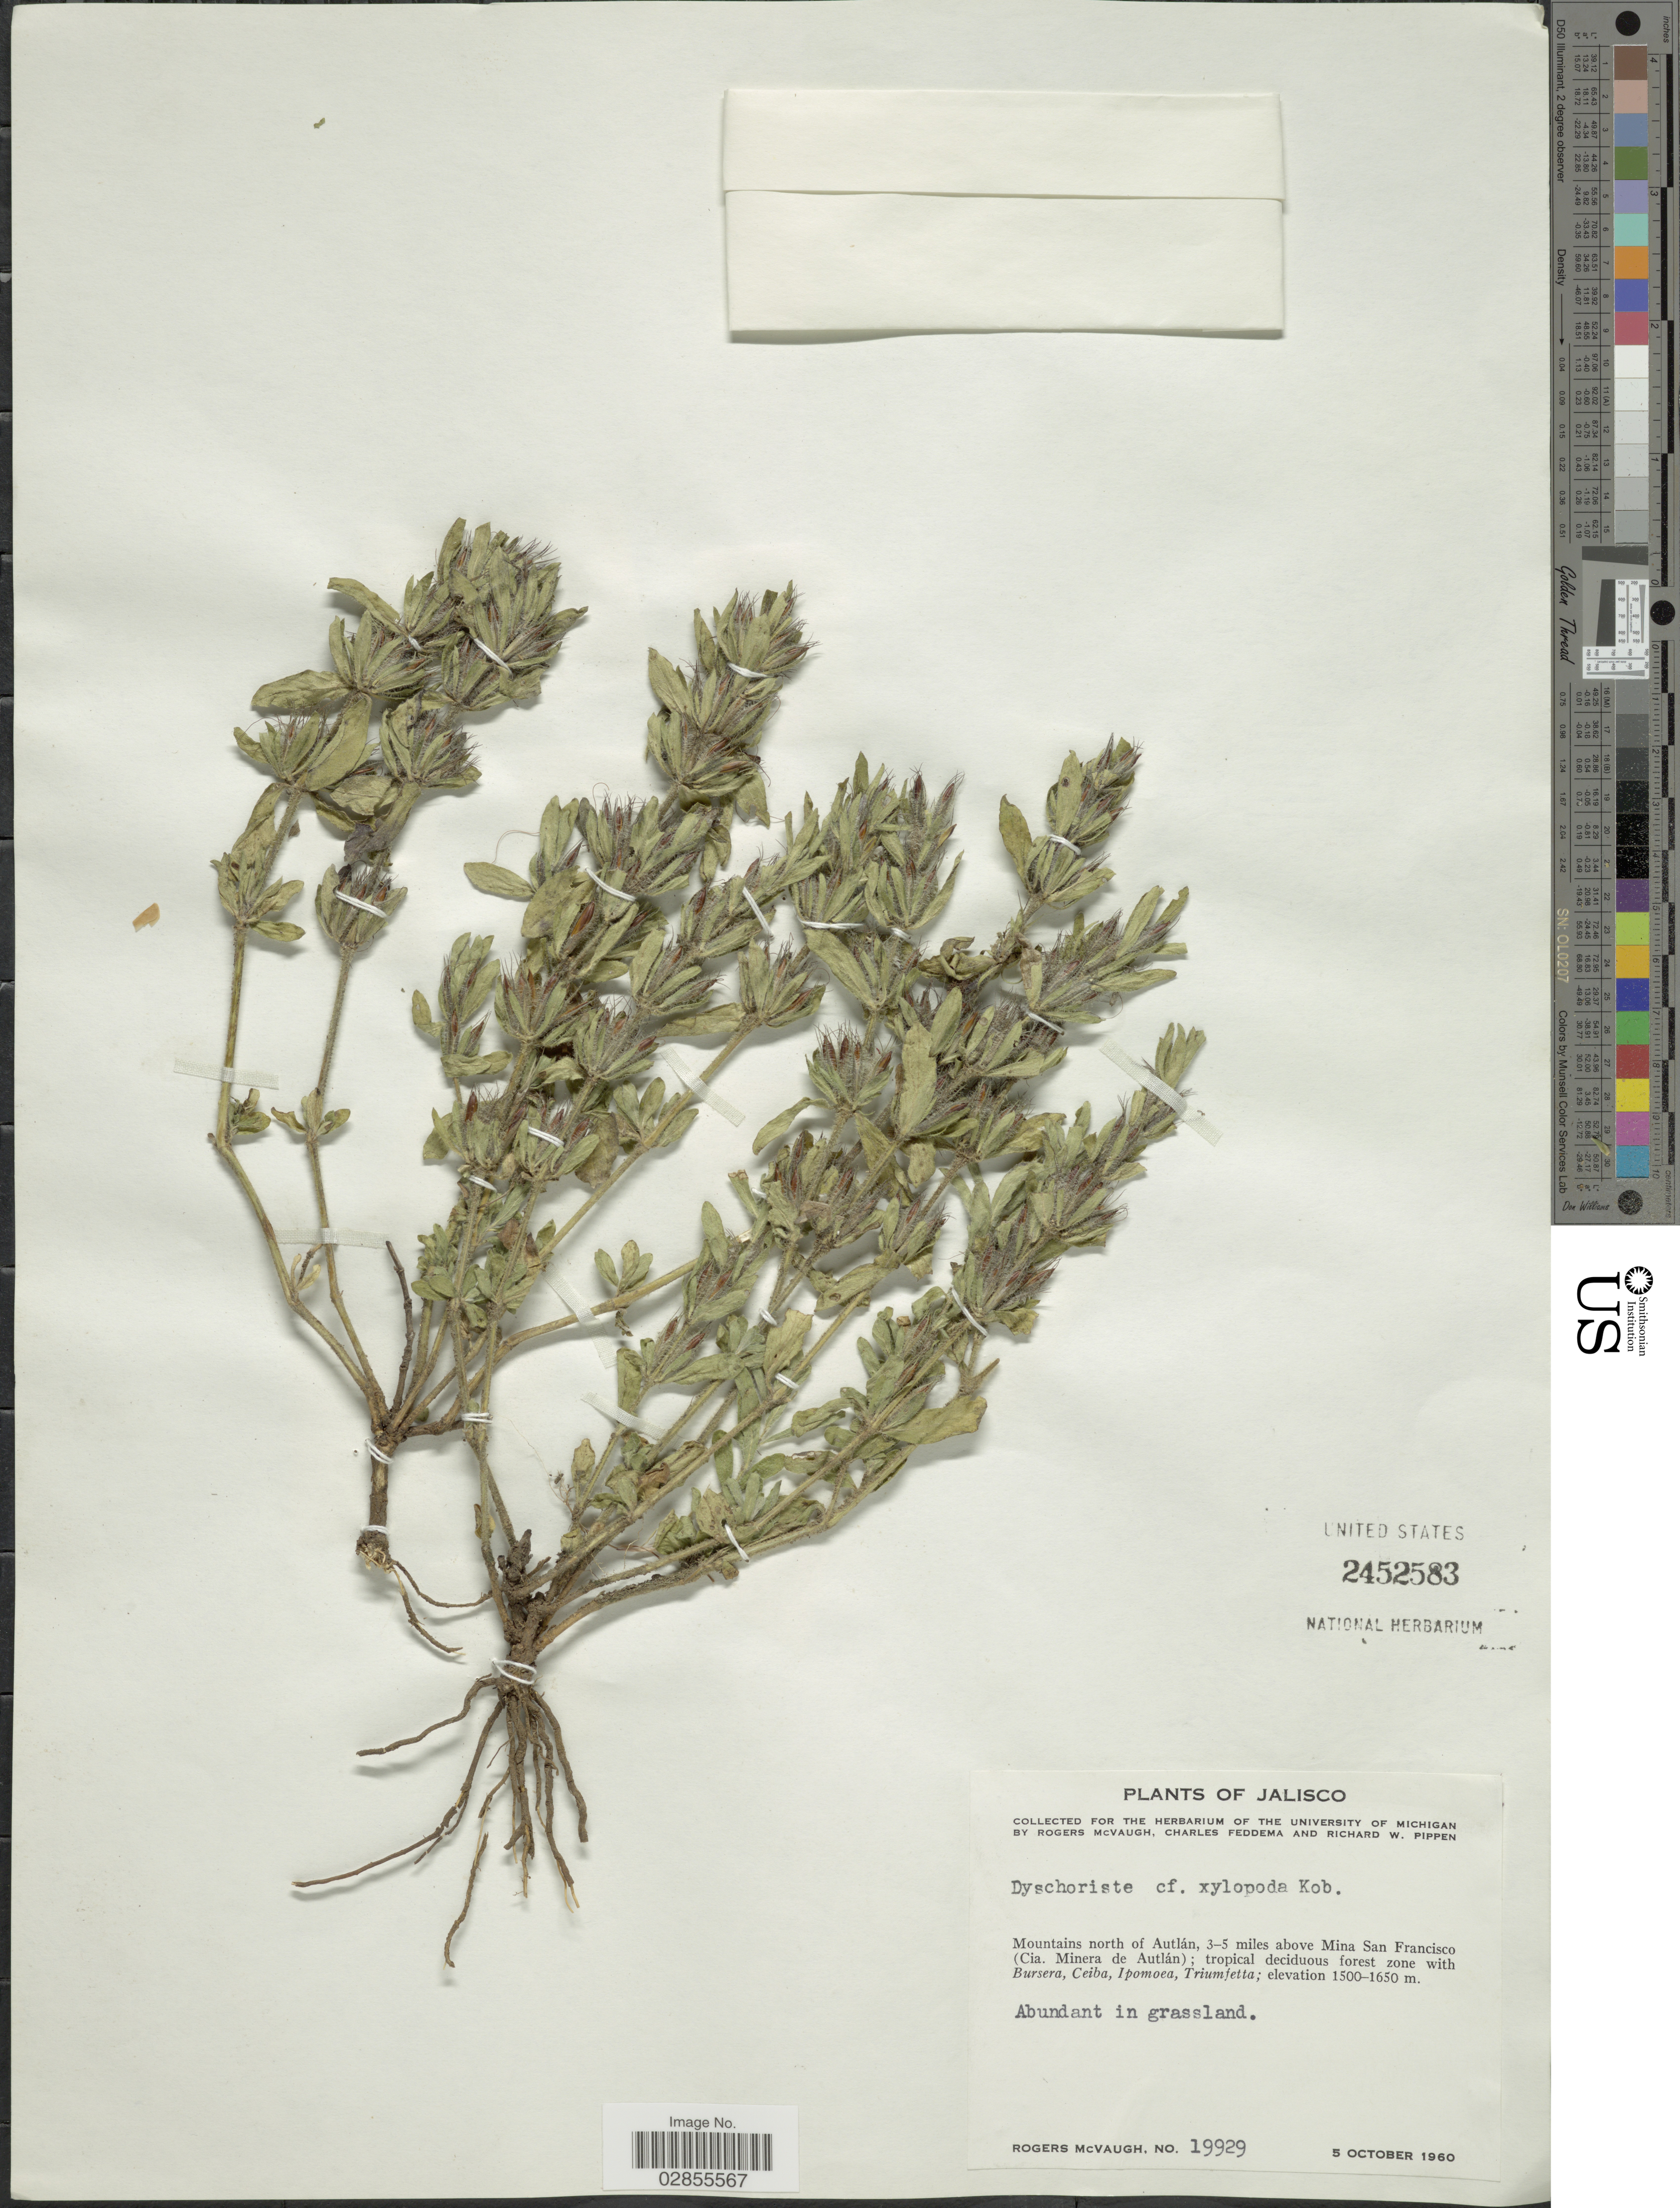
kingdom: Plantae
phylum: Tracheophyta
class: Magnoliopsida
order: Lamiales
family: Acanthaceae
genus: Dyschoriste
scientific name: Dyschoriste xylopoda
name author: Kobuski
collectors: R. McVaugh, C. Feddema & R. W. Pippen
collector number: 19929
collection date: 1960-10-05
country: Mexico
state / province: Jalisco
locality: Mountains north of Autlán, 3-5 miles above Mina San Francisco (Cia. Minera de Autlán).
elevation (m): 1500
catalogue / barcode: US 2452583